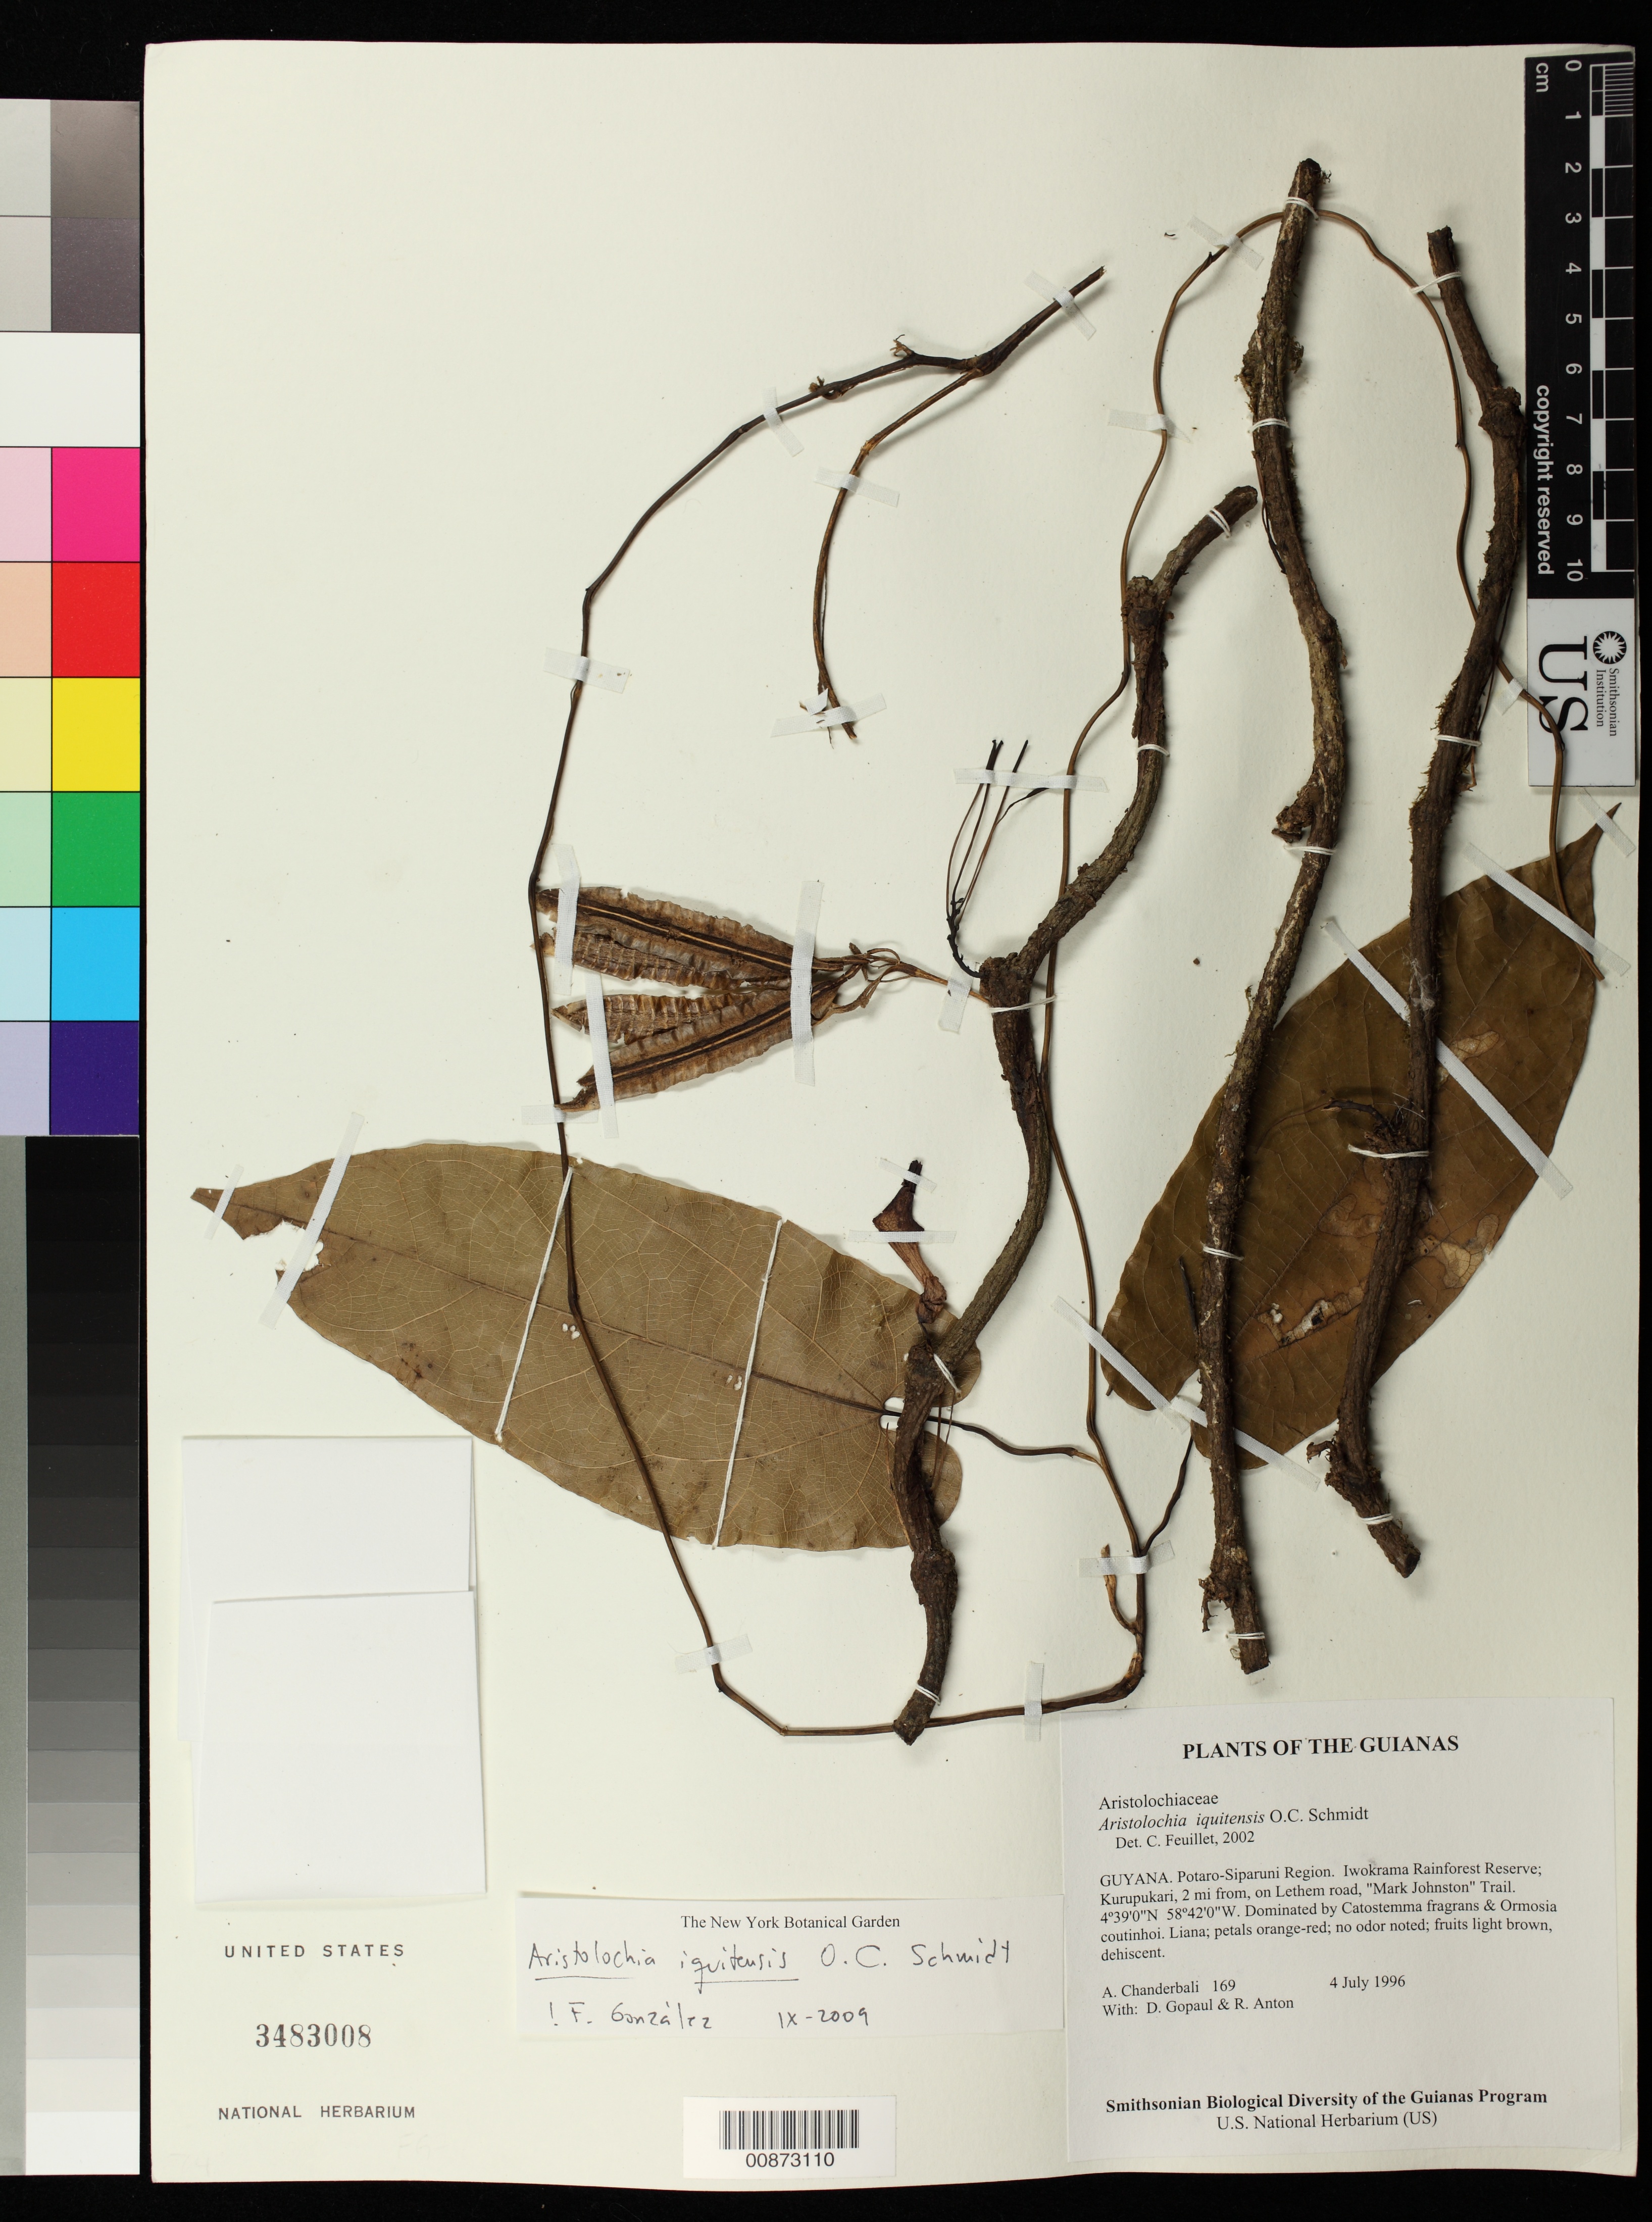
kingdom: Plantae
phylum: Tracheophyta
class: Magnoliopsida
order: Piperales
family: Aristolochiaceae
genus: Aristolochia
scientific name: Aristolochia iquitensis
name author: O.C. Schmidt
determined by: Feuillet, C.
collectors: A. S. Chanderbali, D. Gopaul & R. Anton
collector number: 169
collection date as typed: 4 July 1996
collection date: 1996-07-04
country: Guyana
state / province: Potaro-Siparuni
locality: Iwokrama Rainforest Reserve; Kurupukari, 2 mi from, on Lethem road, "Mark Johnston" Trail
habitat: Dominated by Catostemma fragrans & Ormosia coutinhoi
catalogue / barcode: US 3483008